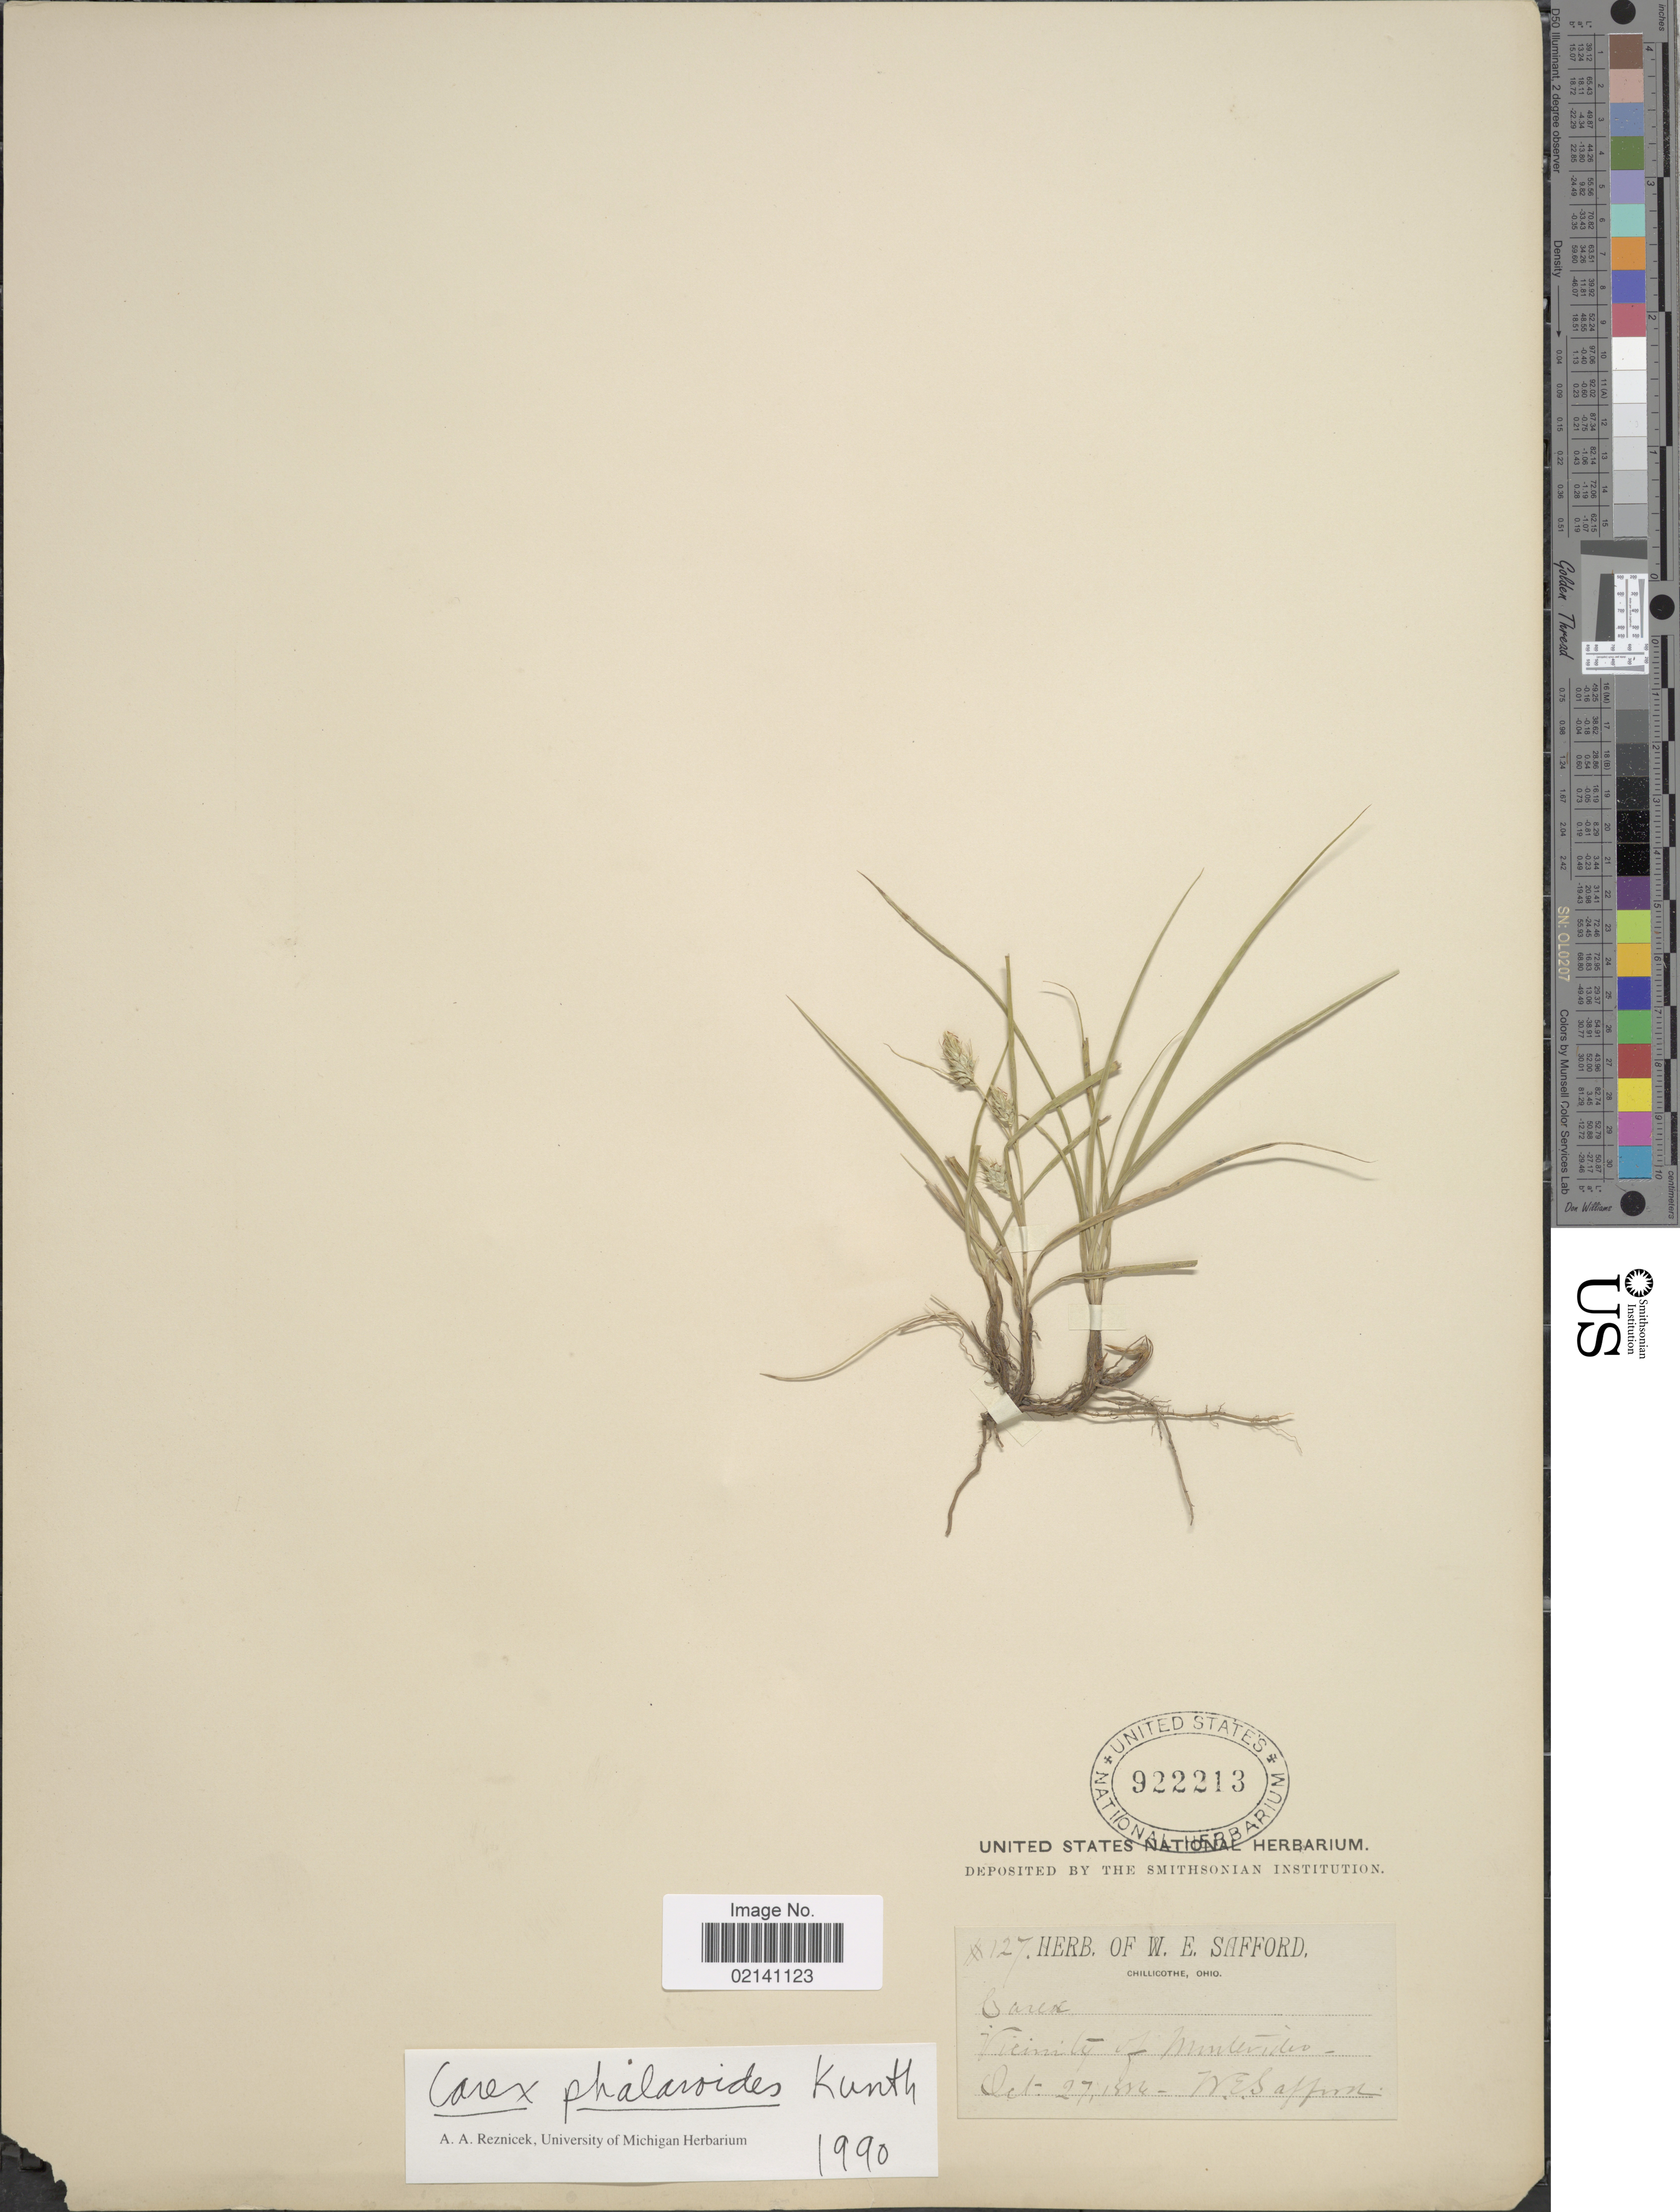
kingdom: Plantae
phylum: Tracheophyta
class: Liliopsida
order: Poales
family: Cyperaceae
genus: Carex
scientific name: Carex phalaroides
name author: Kunth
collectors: W. E. Safford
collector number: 127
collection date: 1884-10-27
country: Uruguay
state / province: Montevideo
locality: Vicinity of Montevideo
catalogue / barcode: US 922213